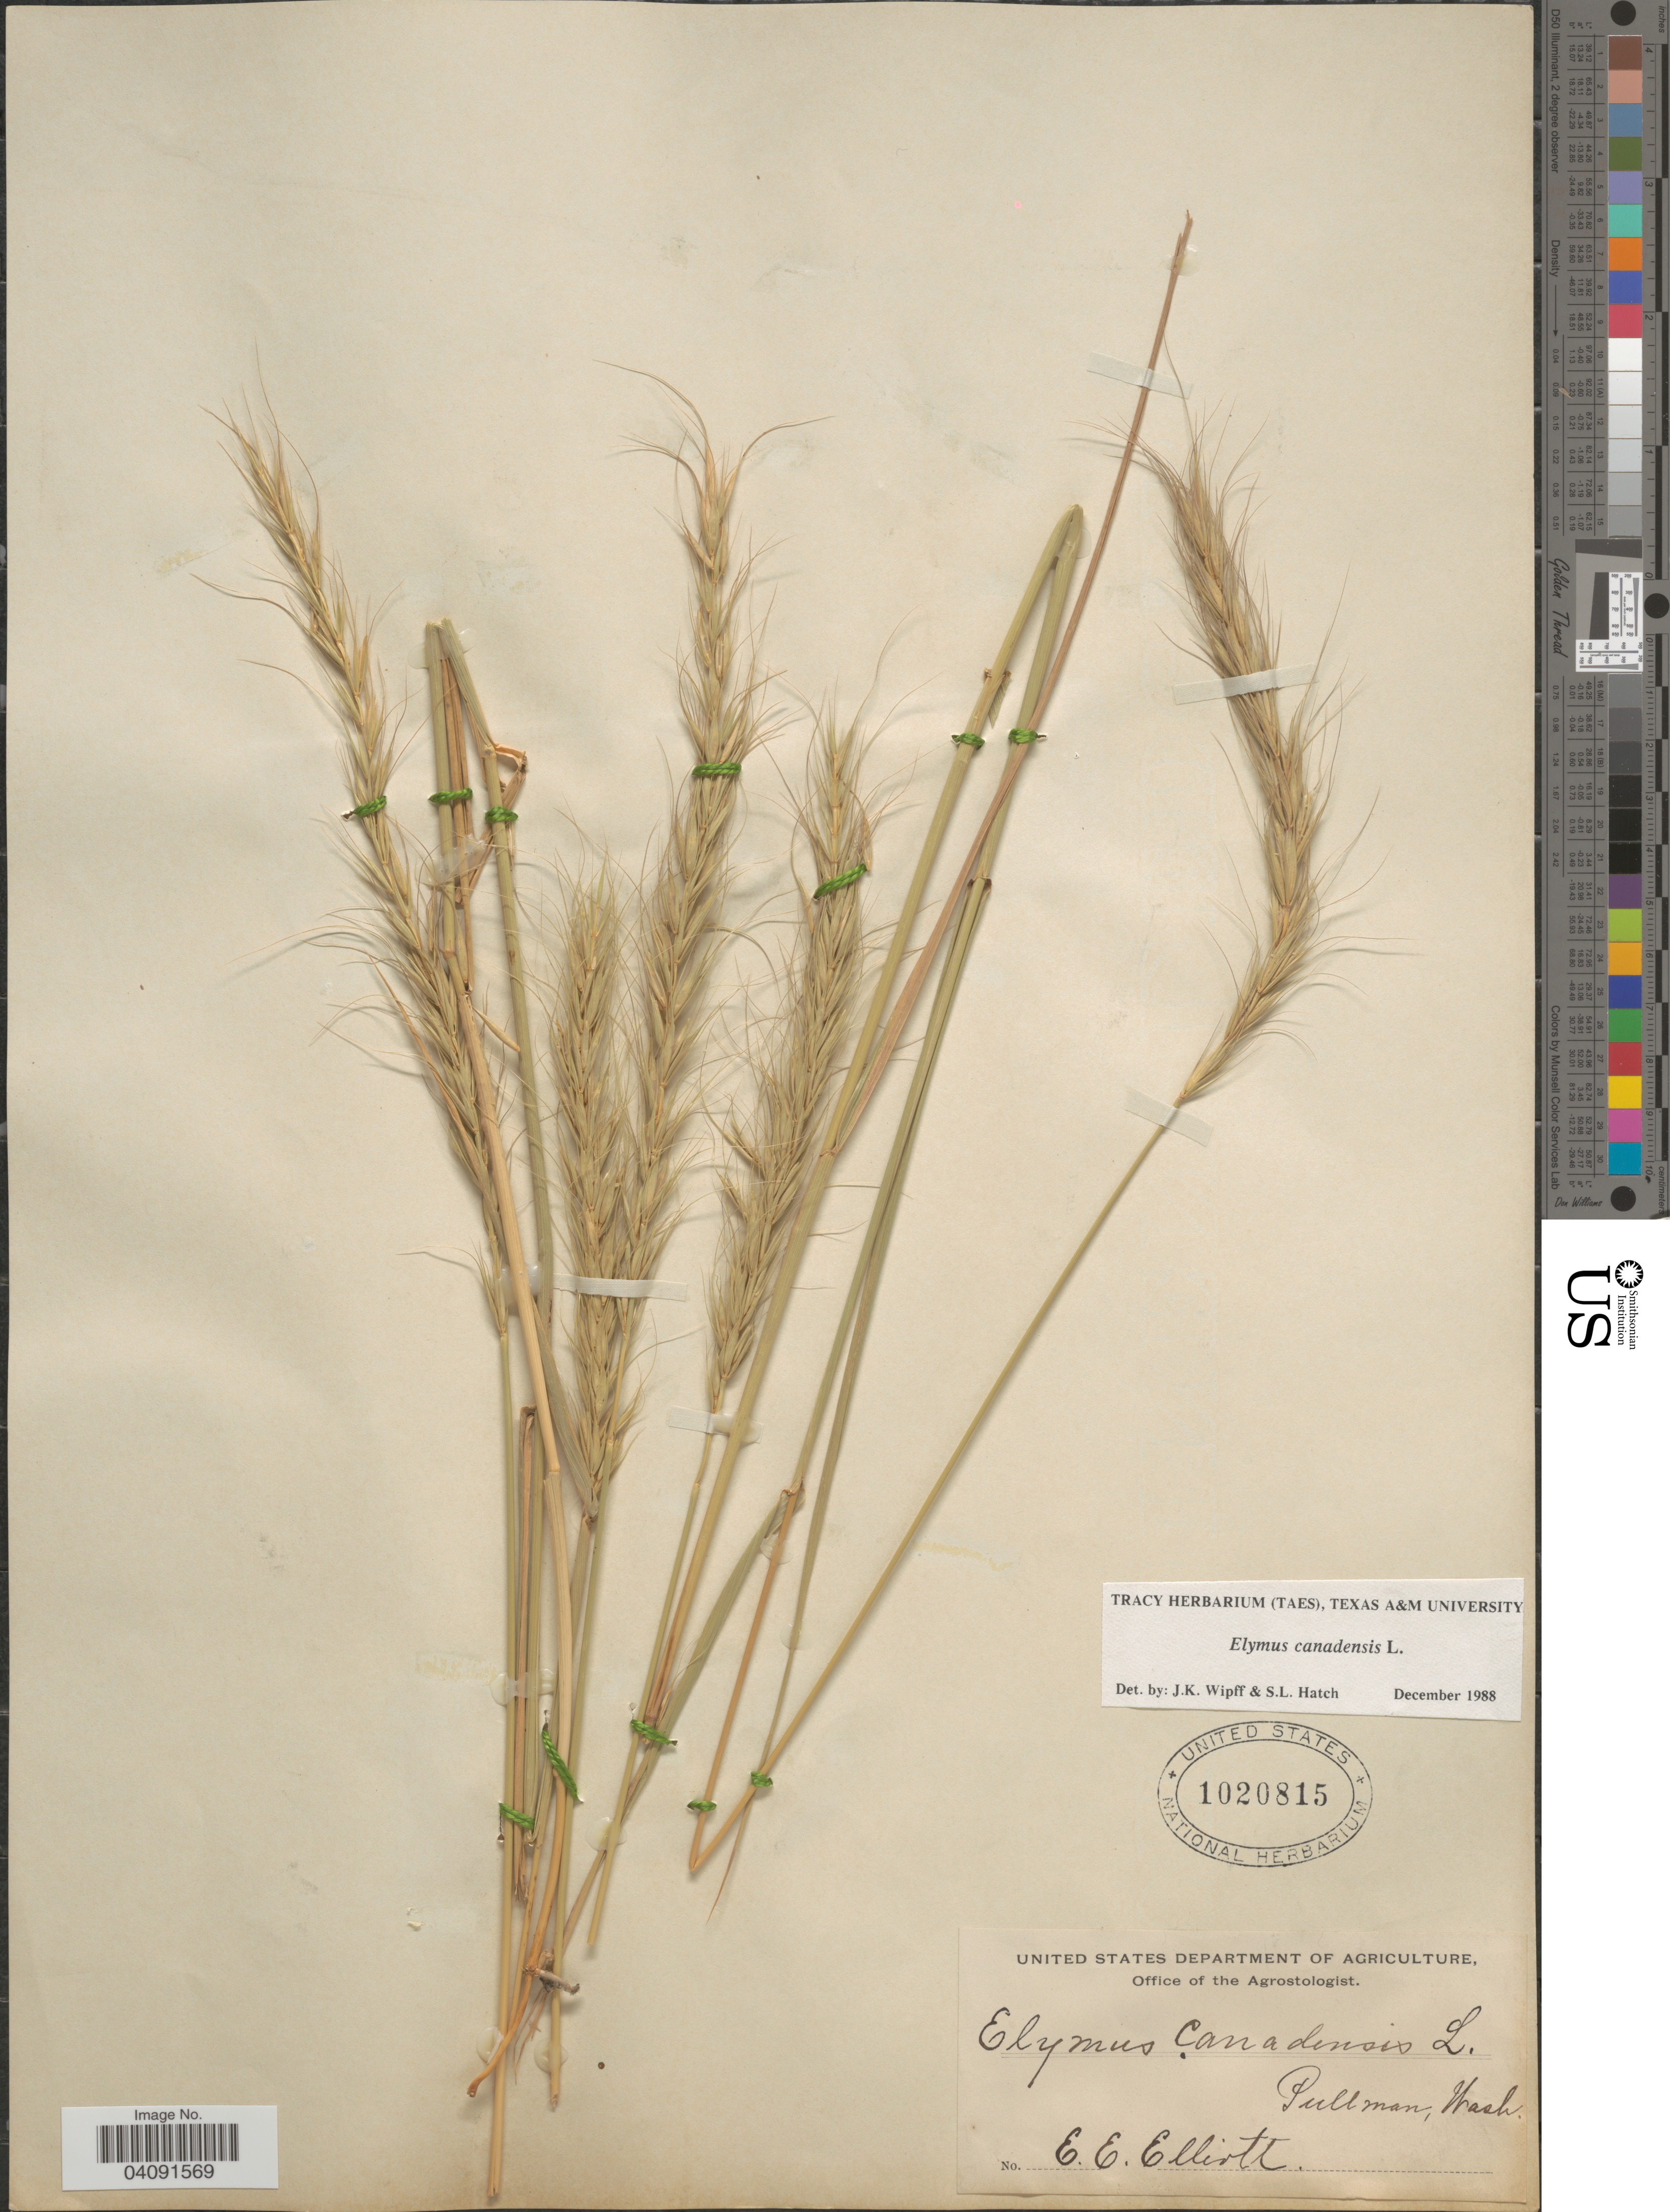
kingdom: Plantae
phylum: Tracheophyta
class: Liliopsida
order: Poales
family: Poaceae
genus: Elymus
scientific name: Elymus canadensis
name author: L.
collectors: E. Elliott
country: United States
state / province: Washington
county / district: Whitman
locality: Pullman.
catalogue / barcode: US 1020815